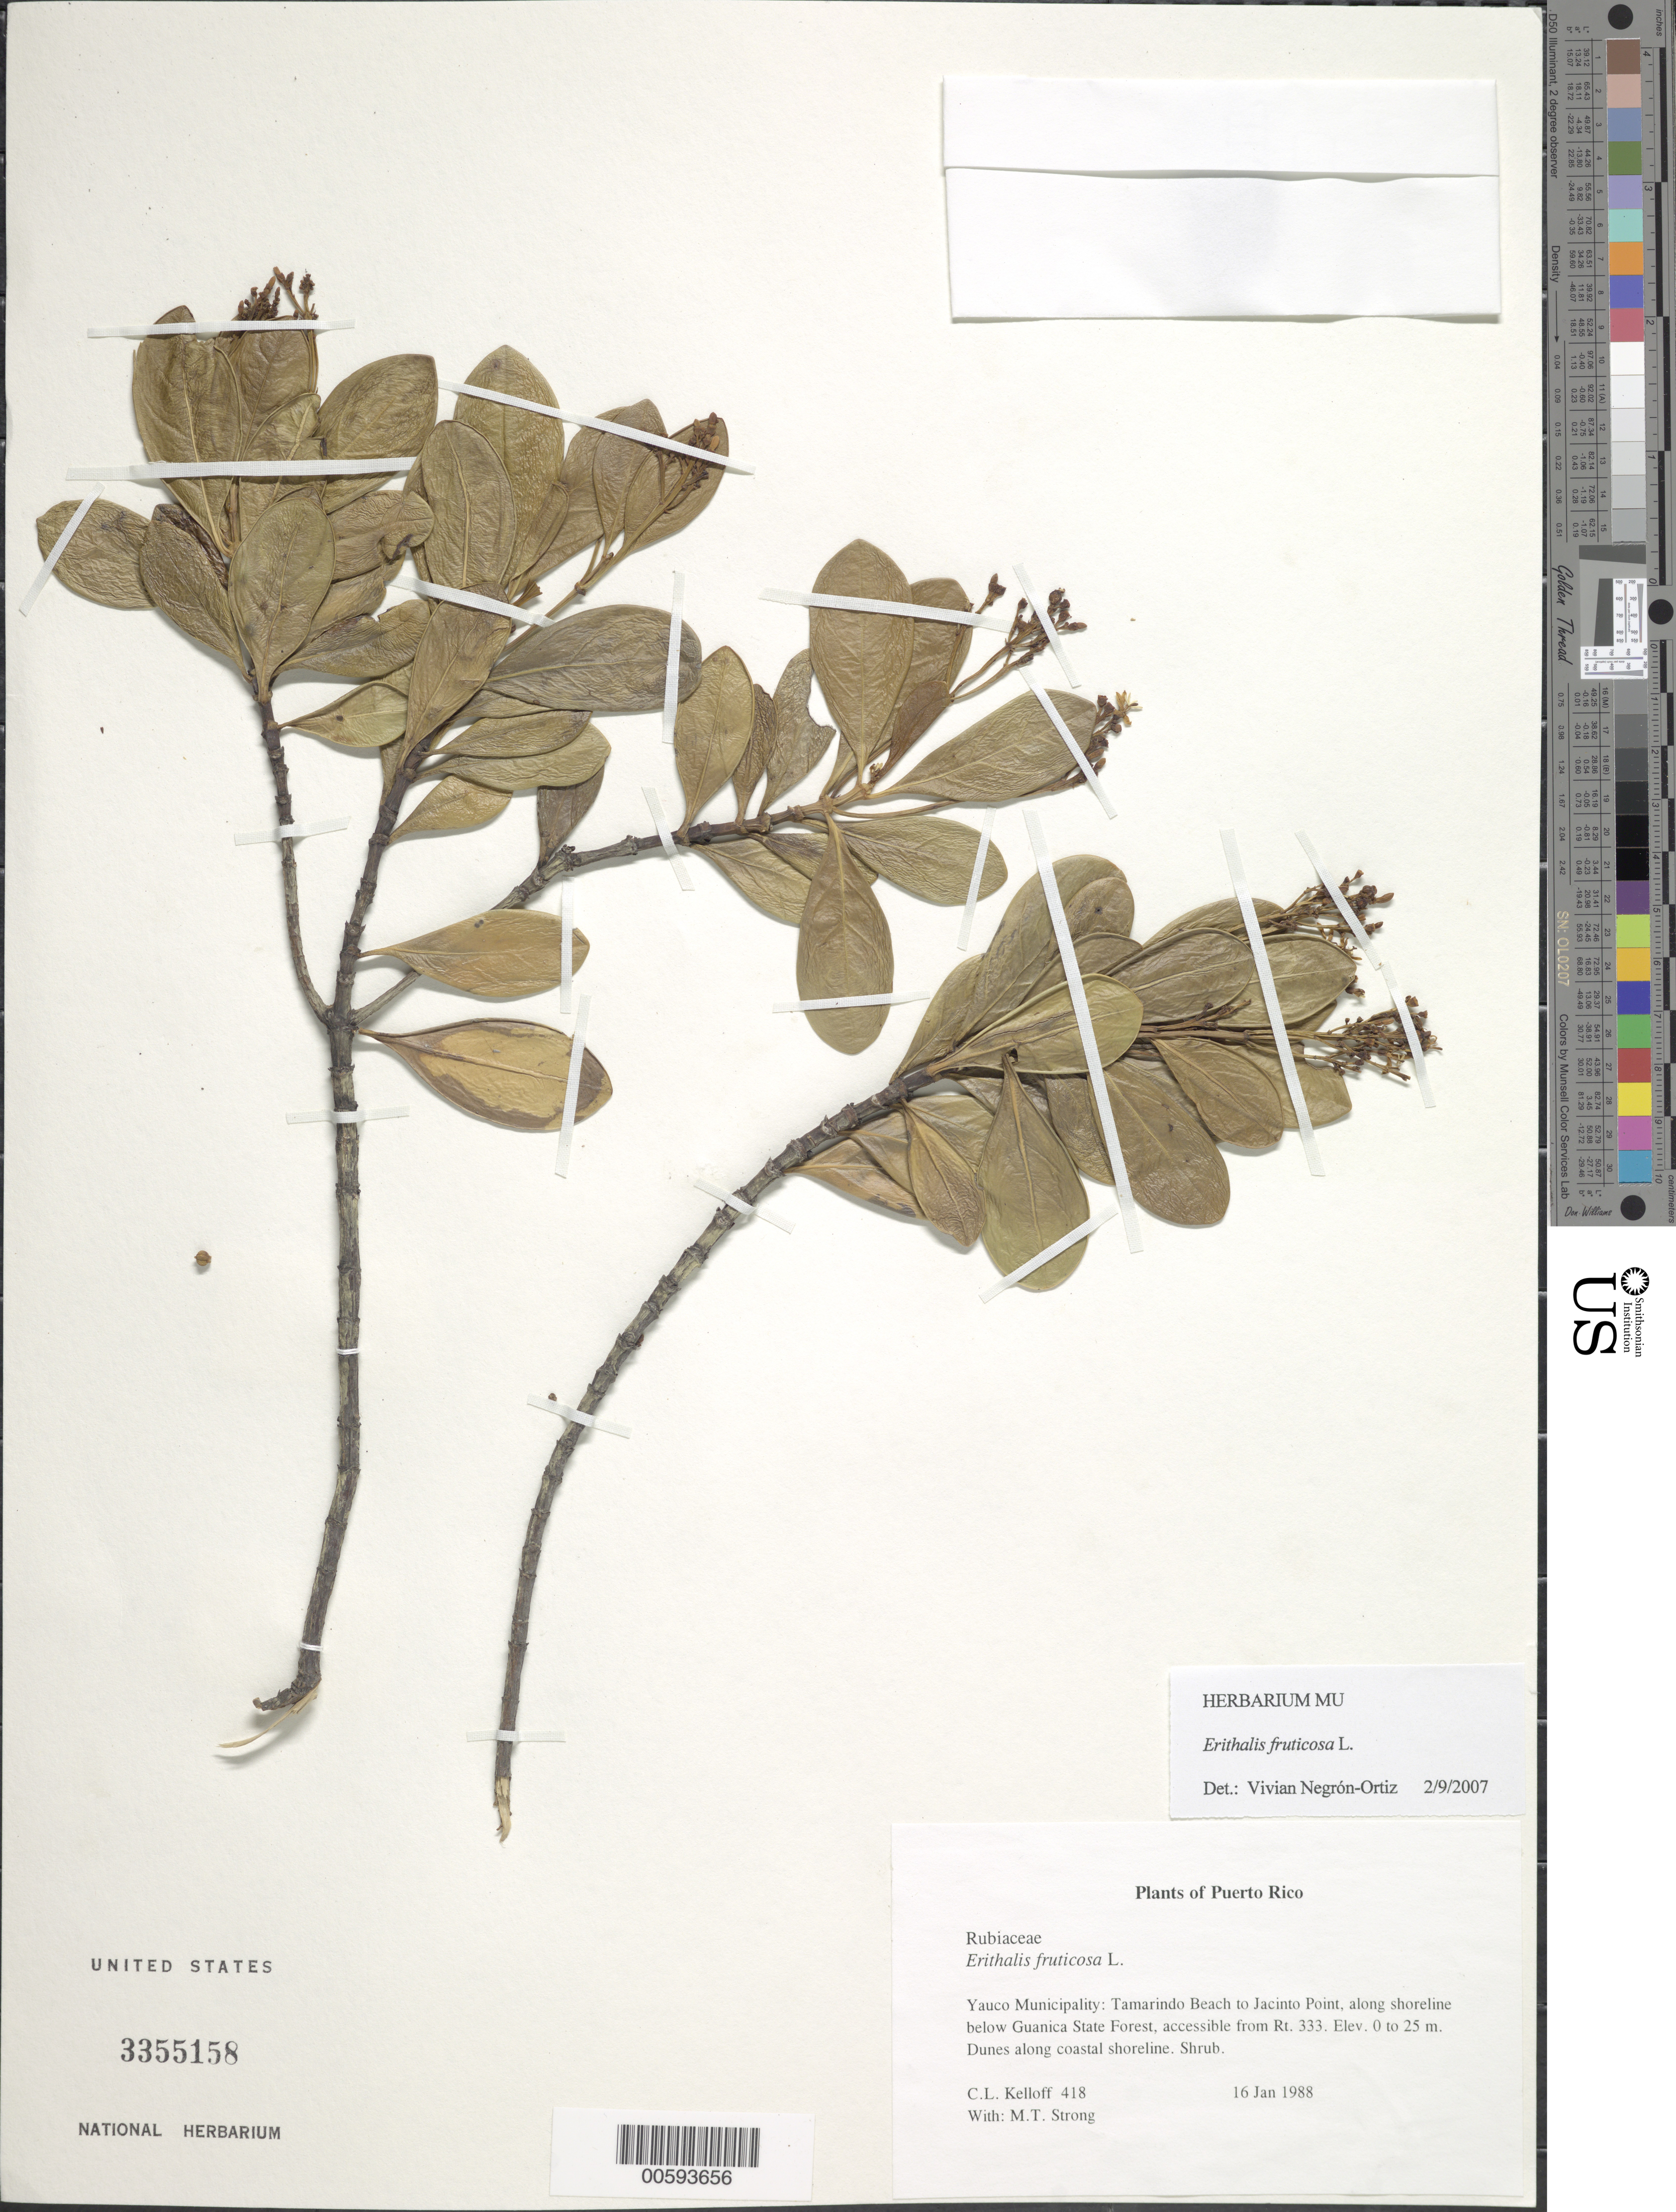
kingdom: Plantae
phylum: Tracheophyta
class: Magnoliopsida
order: Gentianales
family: Rubiaceae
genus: Erithalis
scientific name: Erithalis fruticosa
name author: L.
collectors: C. L. Kelloff & M. T. Strong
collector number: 418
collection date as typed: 16 Jan 1988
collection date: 1988-01-16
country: Puerto Rico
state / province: Yauco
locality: Yauco Municipality: Tamarindo Beach to Jacinto Point, along shoreline below Guanica State Forest, accessible from Rt. 333.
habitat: Dunes along coastal shoreline.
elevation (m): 0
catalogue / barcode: US 3355158